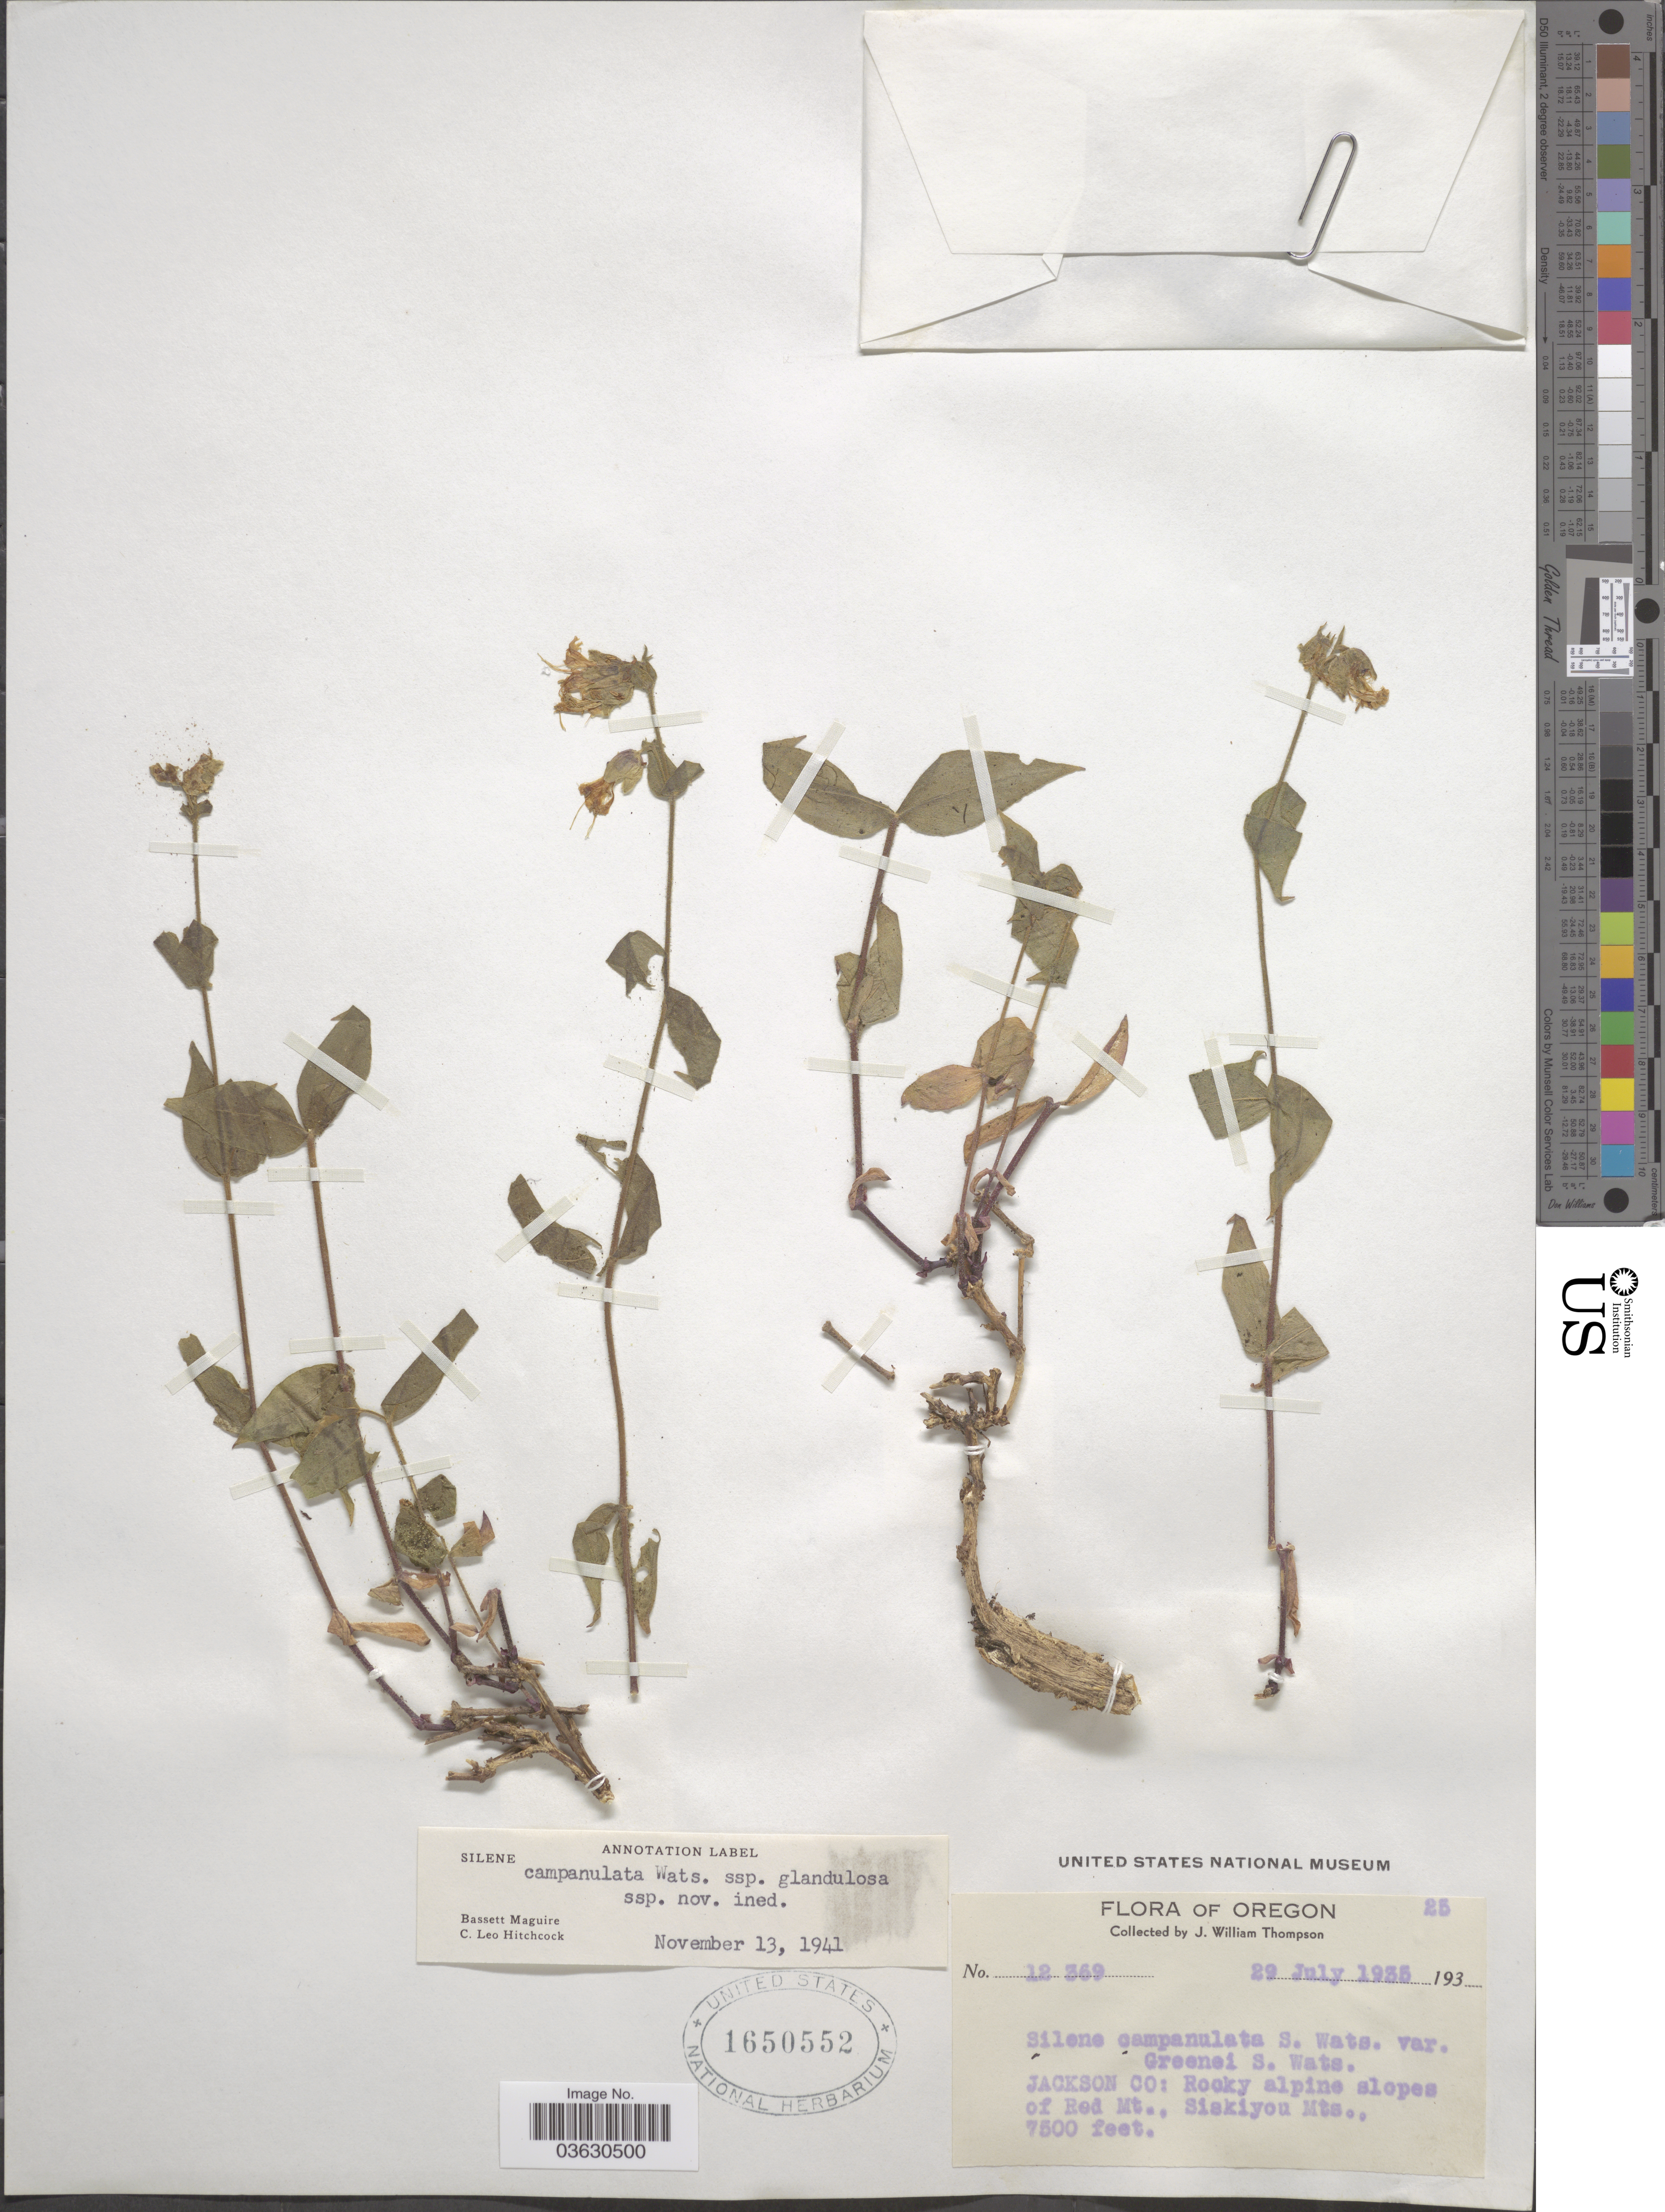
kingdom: Plantae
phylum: Tracheophyta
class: Magnoliopsida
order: Caryophyllales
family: Caryophyllaceae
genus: Silene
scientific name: Silene campanulata subsp. glandulosa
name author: C.L. Hitchc. & Maguire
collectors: J. W. Thompson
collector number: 12369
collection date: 1935-07-29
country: United States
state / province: Oregon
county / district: Jackson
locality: Jackson Co: Rocky alpine slopes of Red Mts., Siskiyou Mts.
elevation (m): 2286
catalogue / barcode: US 1650552